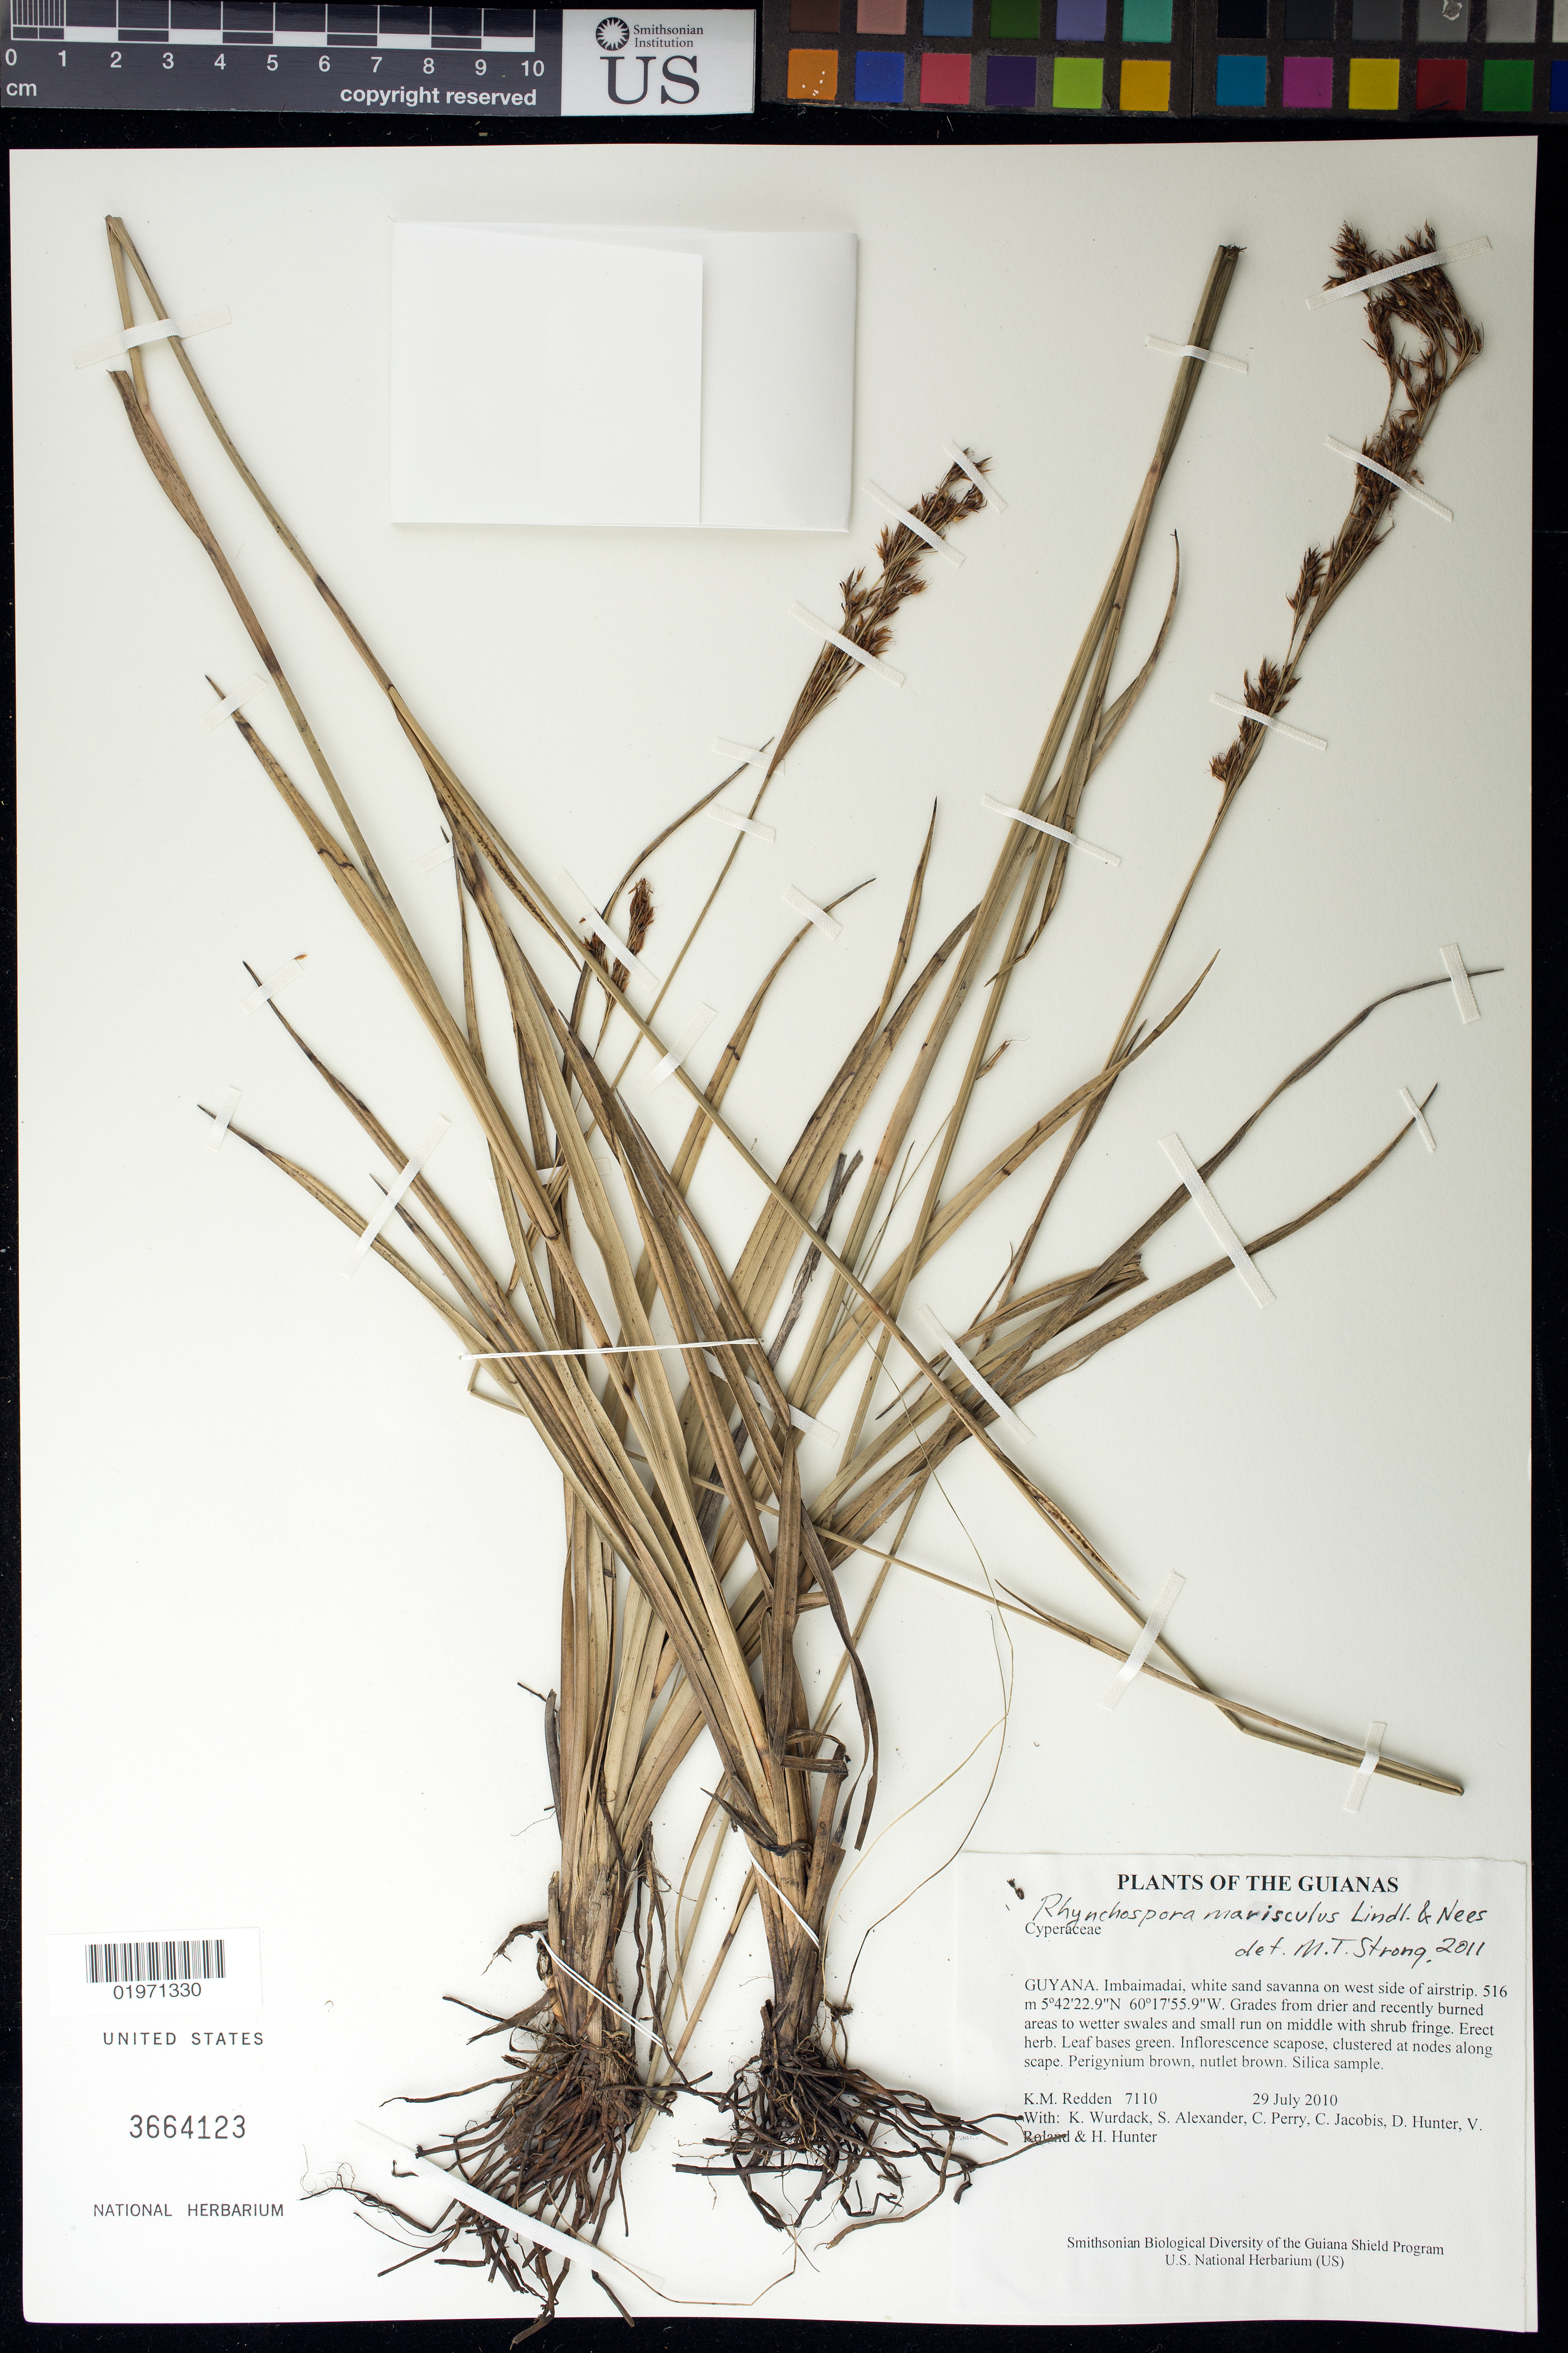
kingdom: Plantae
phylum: Tracheophyta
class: Liliopsida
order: Poales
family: Cyperaceae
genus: Rhynchospora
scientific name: Rhynchospora marisculus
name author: Lindl. & Nees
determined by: Strong, M. T., (US), Smithsonian Institution - National Museum of Natural History (UNITED STATES)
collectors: K. M. Redden, K. Wurdack, S. N. Alexander, C. Perry, C. Jacobis, D. Hunter, V. Roland & H. Hunter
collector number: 7110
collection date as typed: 29 July 2010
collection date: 2010-07-29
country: Guyana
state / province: Cuyuni-Mazaruni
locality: Imbaimadai, white sand savanna on west side of airstrip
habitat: Grades from drier and recently burned areas to wetter swales and small run on middle with shrub fringe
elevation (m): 516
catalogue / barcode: US 3664123